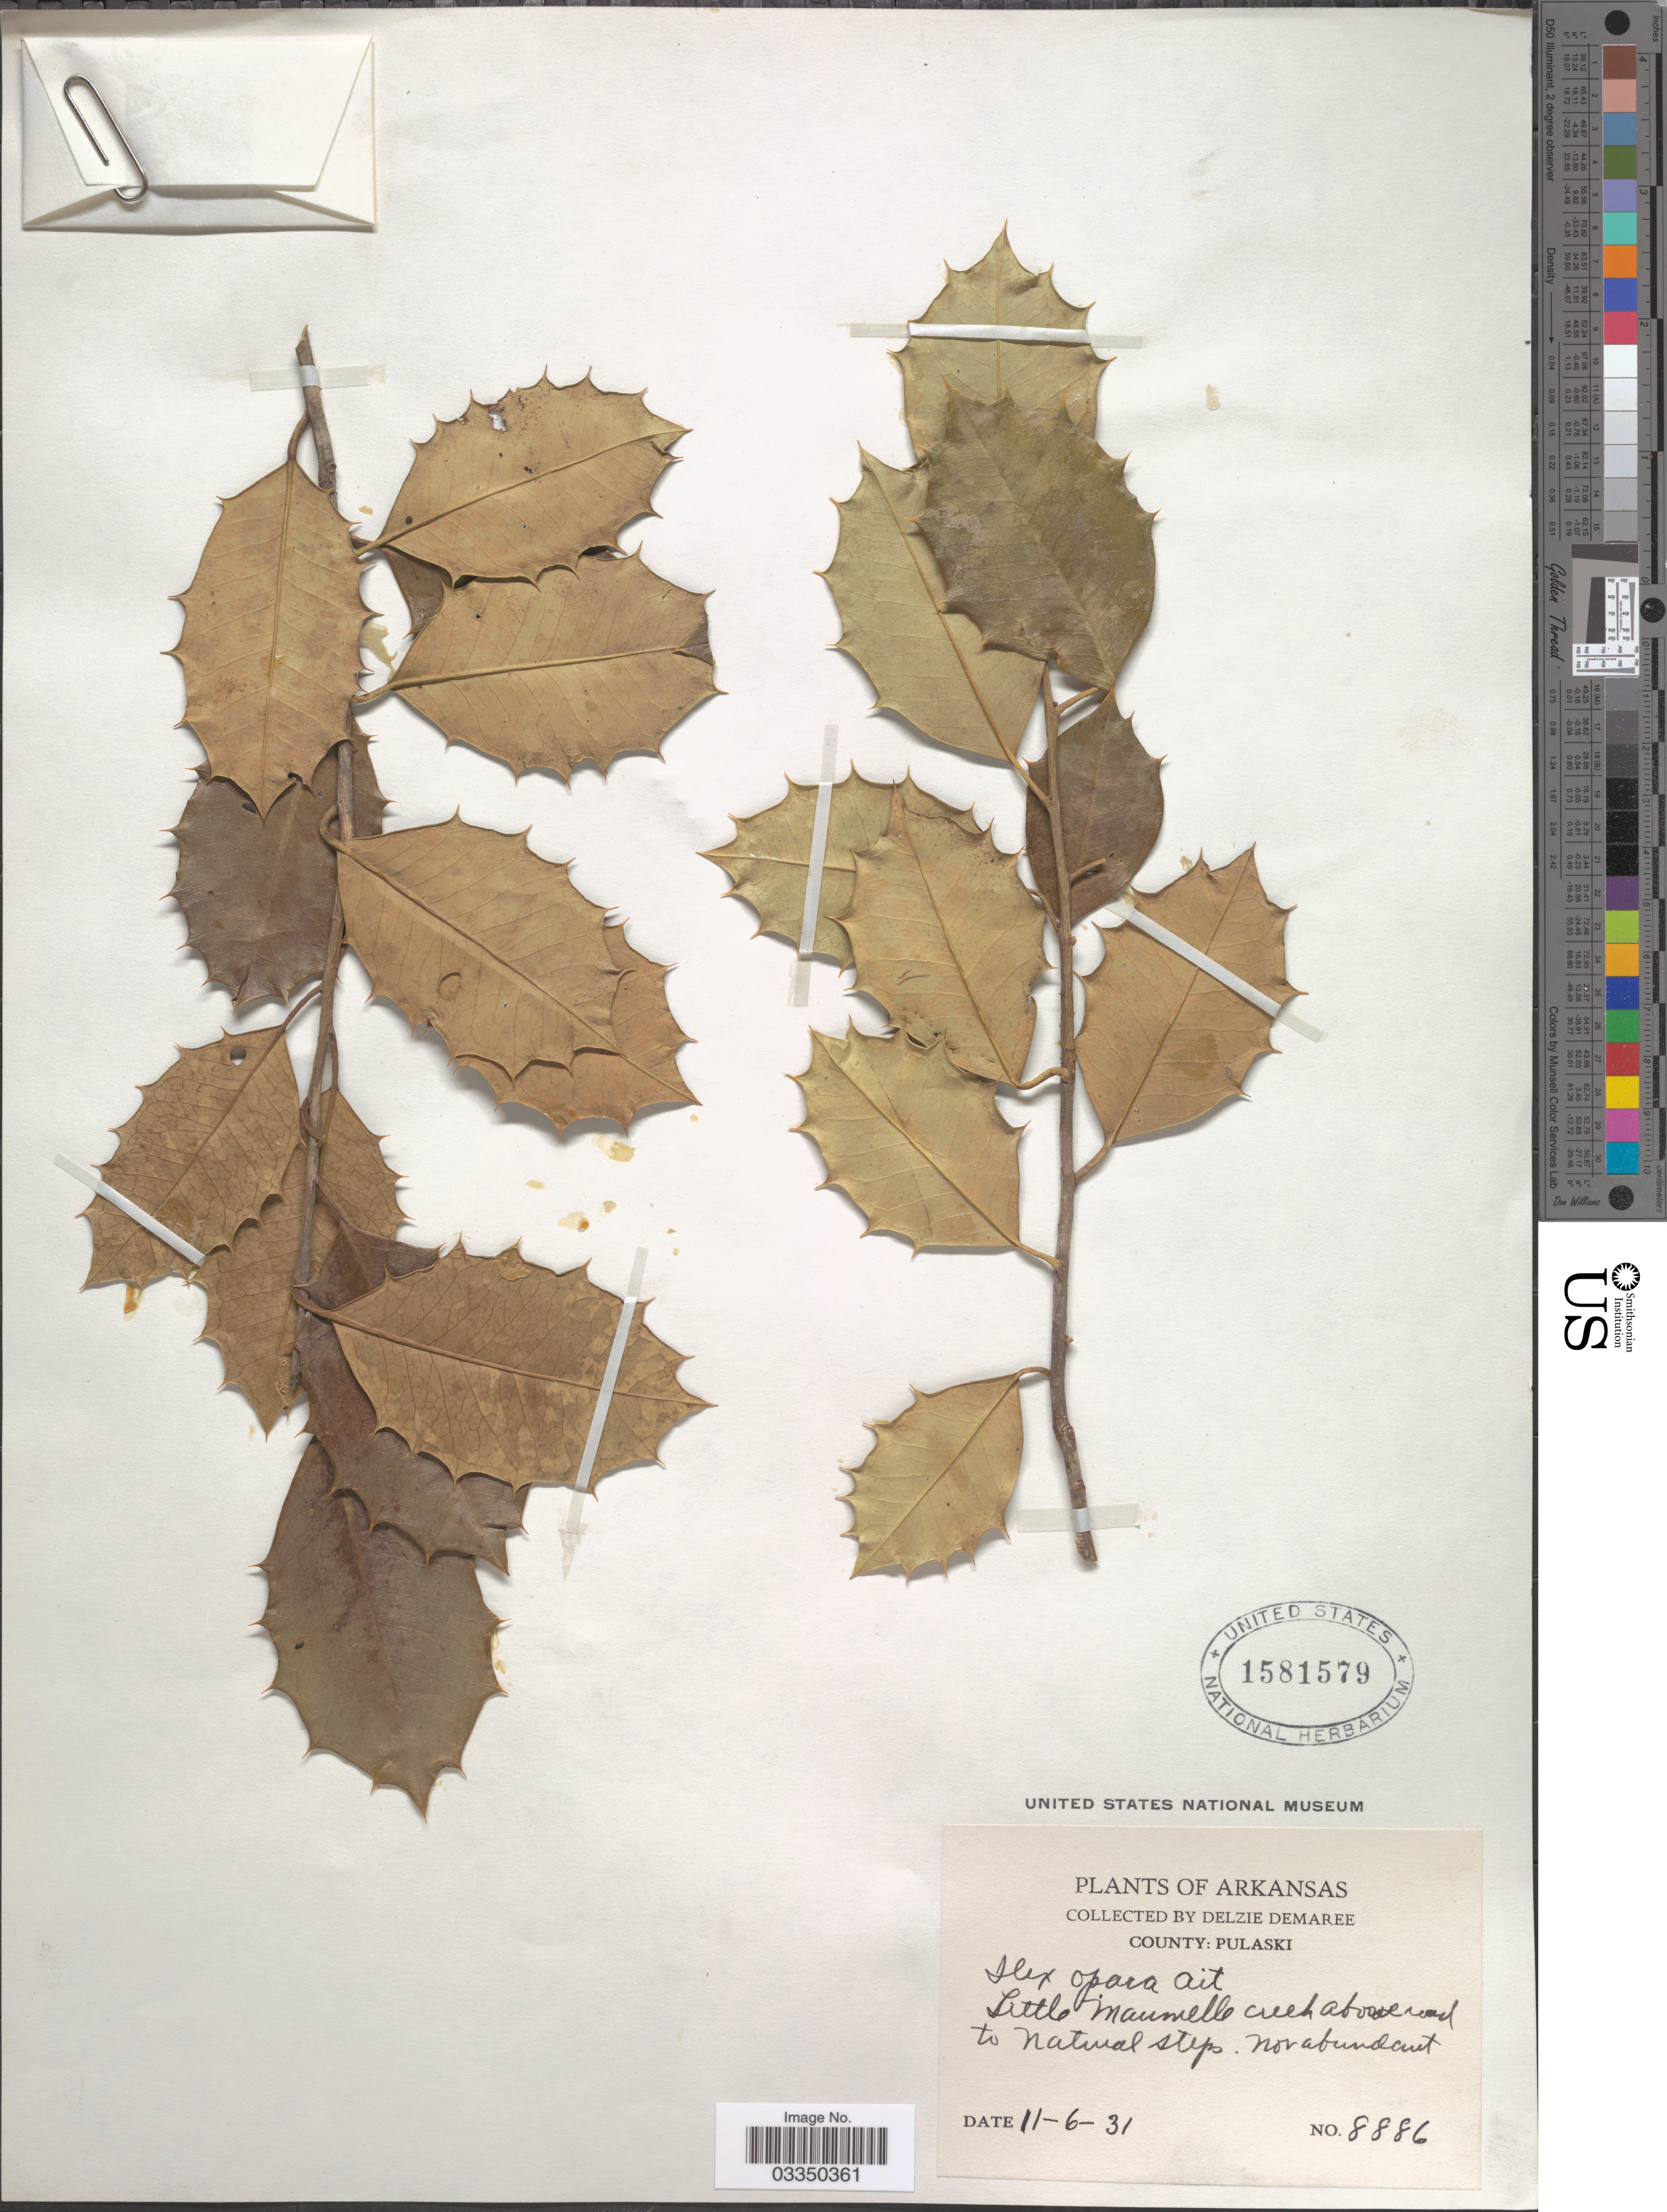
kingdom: Plantae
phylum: Tracheophyta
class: Magnoliopsida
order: Aquifoliales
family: Aquifoliaceae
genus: Ilex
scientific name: Ilex opaca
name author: Aiton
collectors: D. Demaree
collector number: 8886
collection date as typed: Transcribed d/m/y: 11/6/31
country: United States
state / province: Arkansas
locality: County: Pulaski. Little Maunelle creek above road to natural steps.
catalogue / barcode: US 1581579